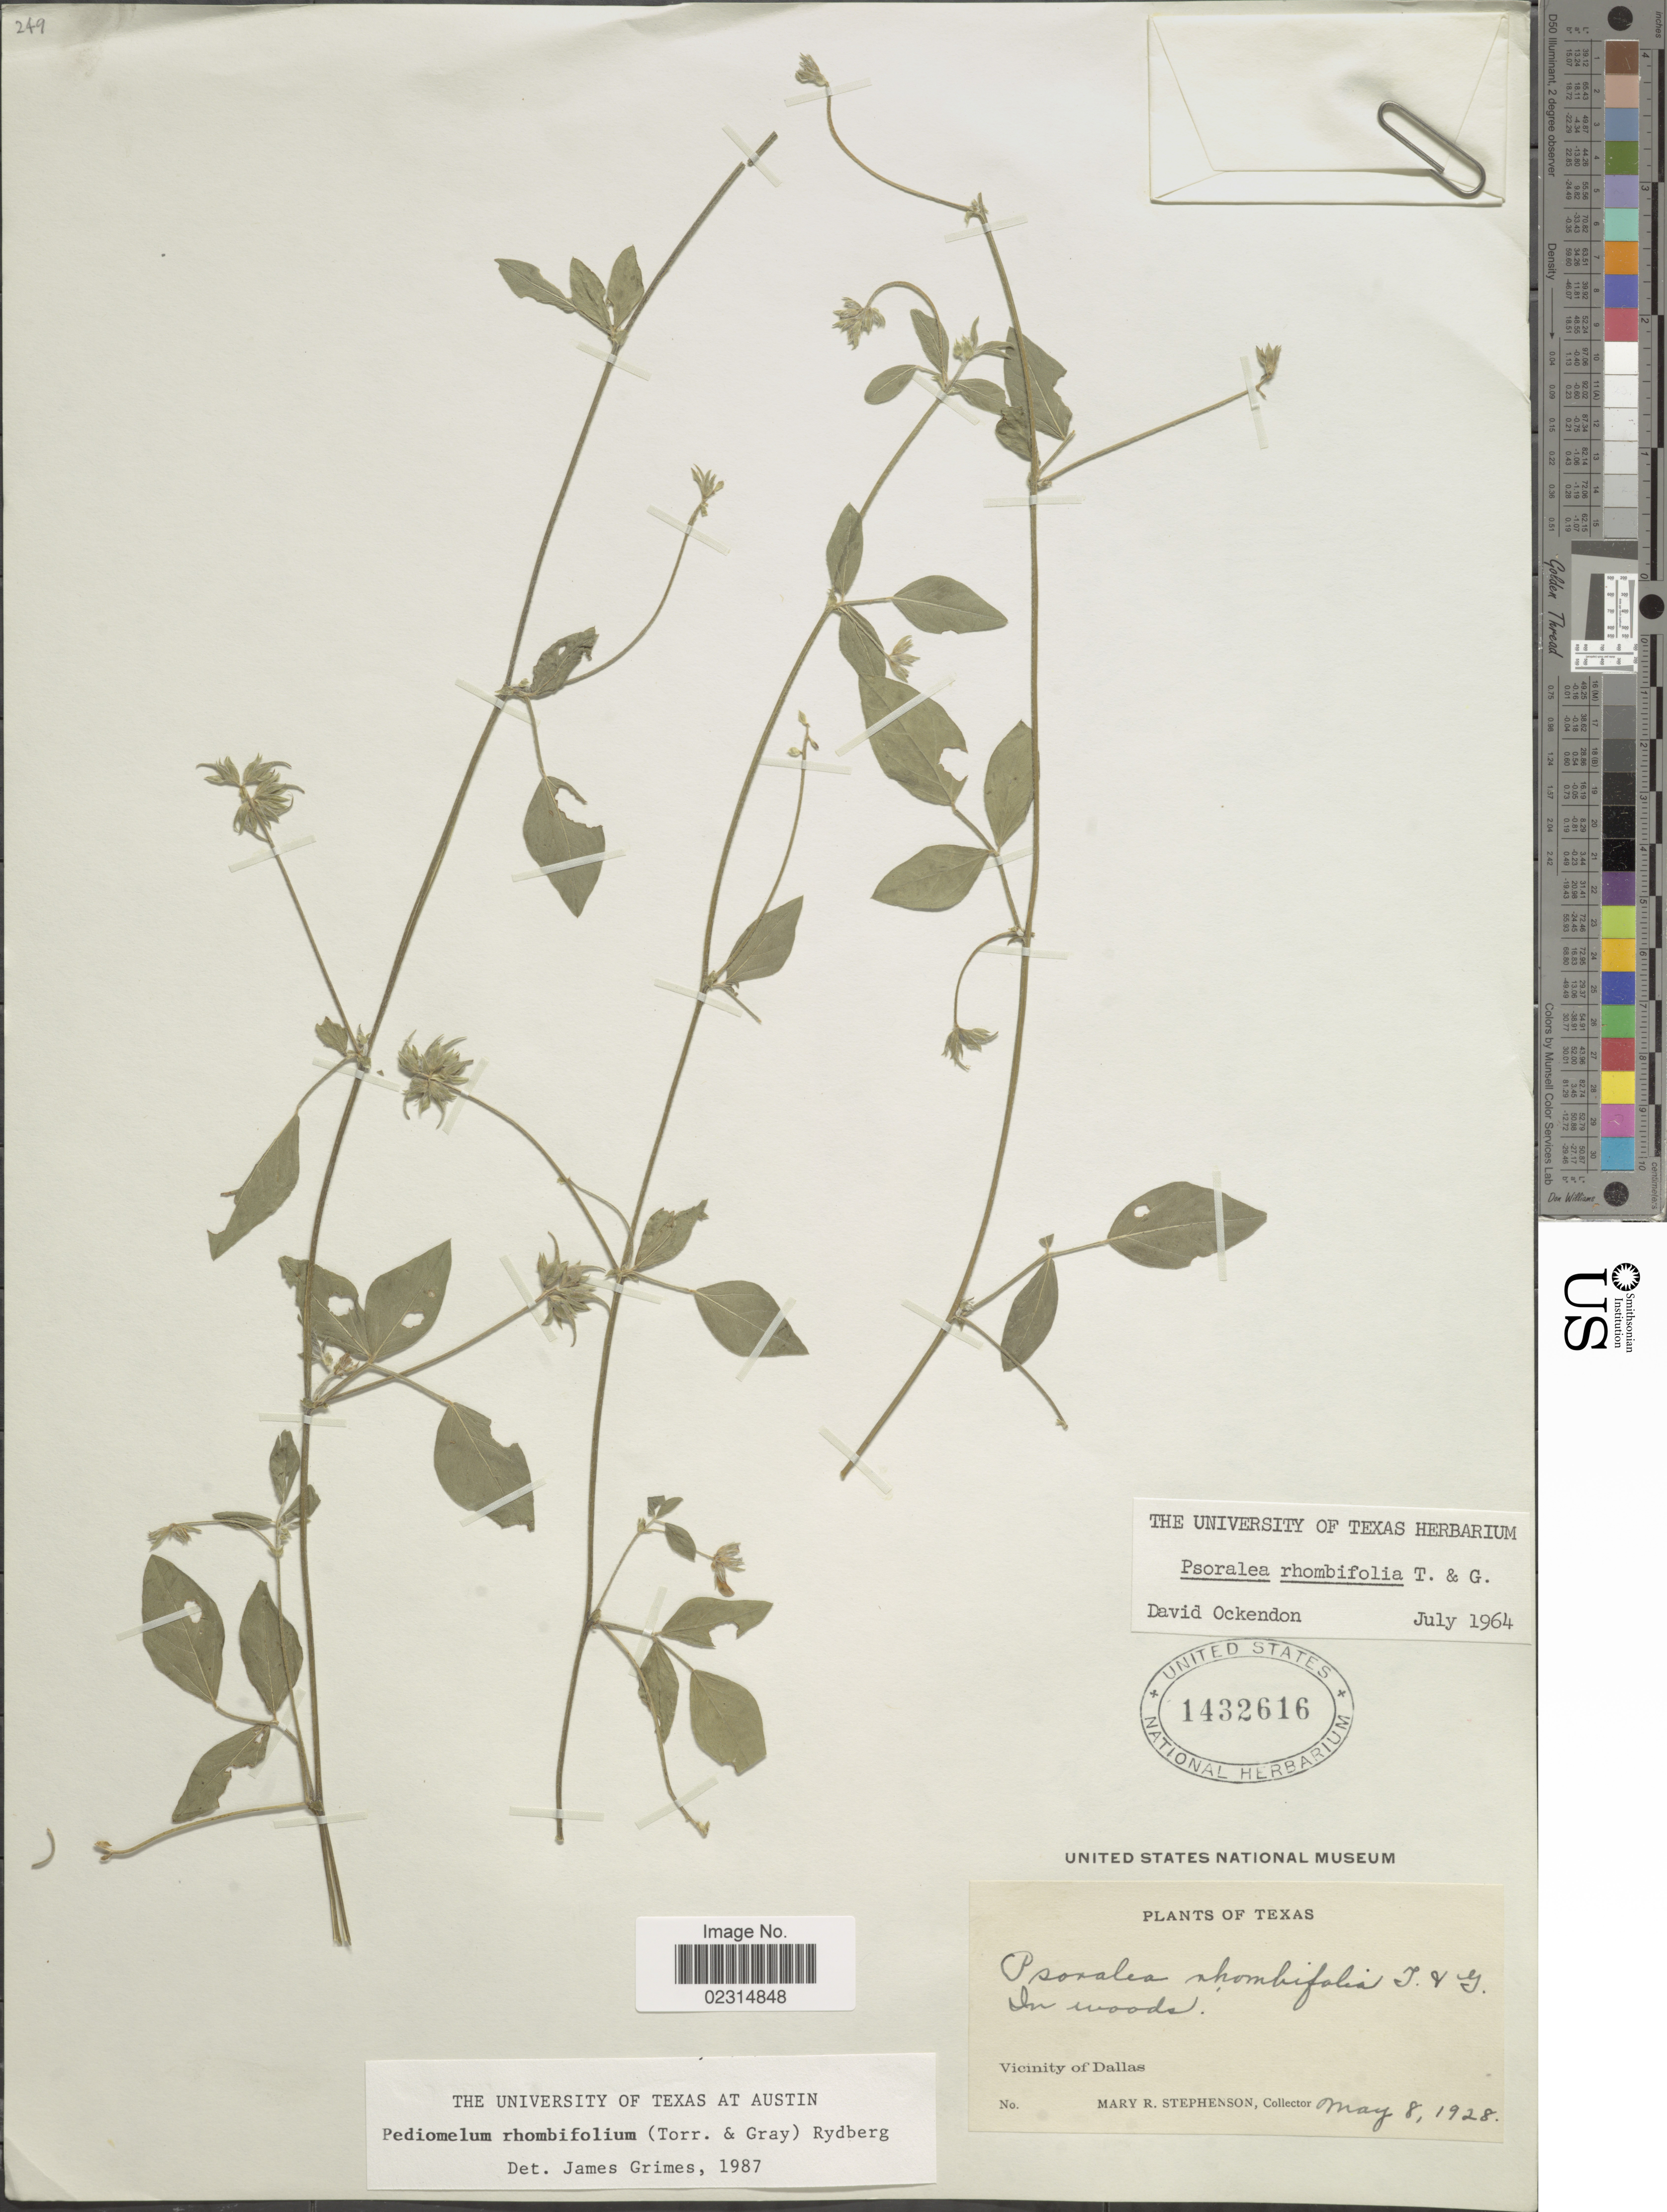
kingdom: Plantae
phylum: Tracheophyta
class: Magnoliopsida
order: Fabales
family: Fabaceae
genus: Pediomelum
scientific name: Pediomelum rhombifolium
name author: (Torr. & A. Gray) Rydb.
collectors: M. Stephenson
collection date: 1928-05-08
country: United States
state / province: Texas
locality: In woods, Vicinity of Dallas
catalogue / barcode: US 1432616